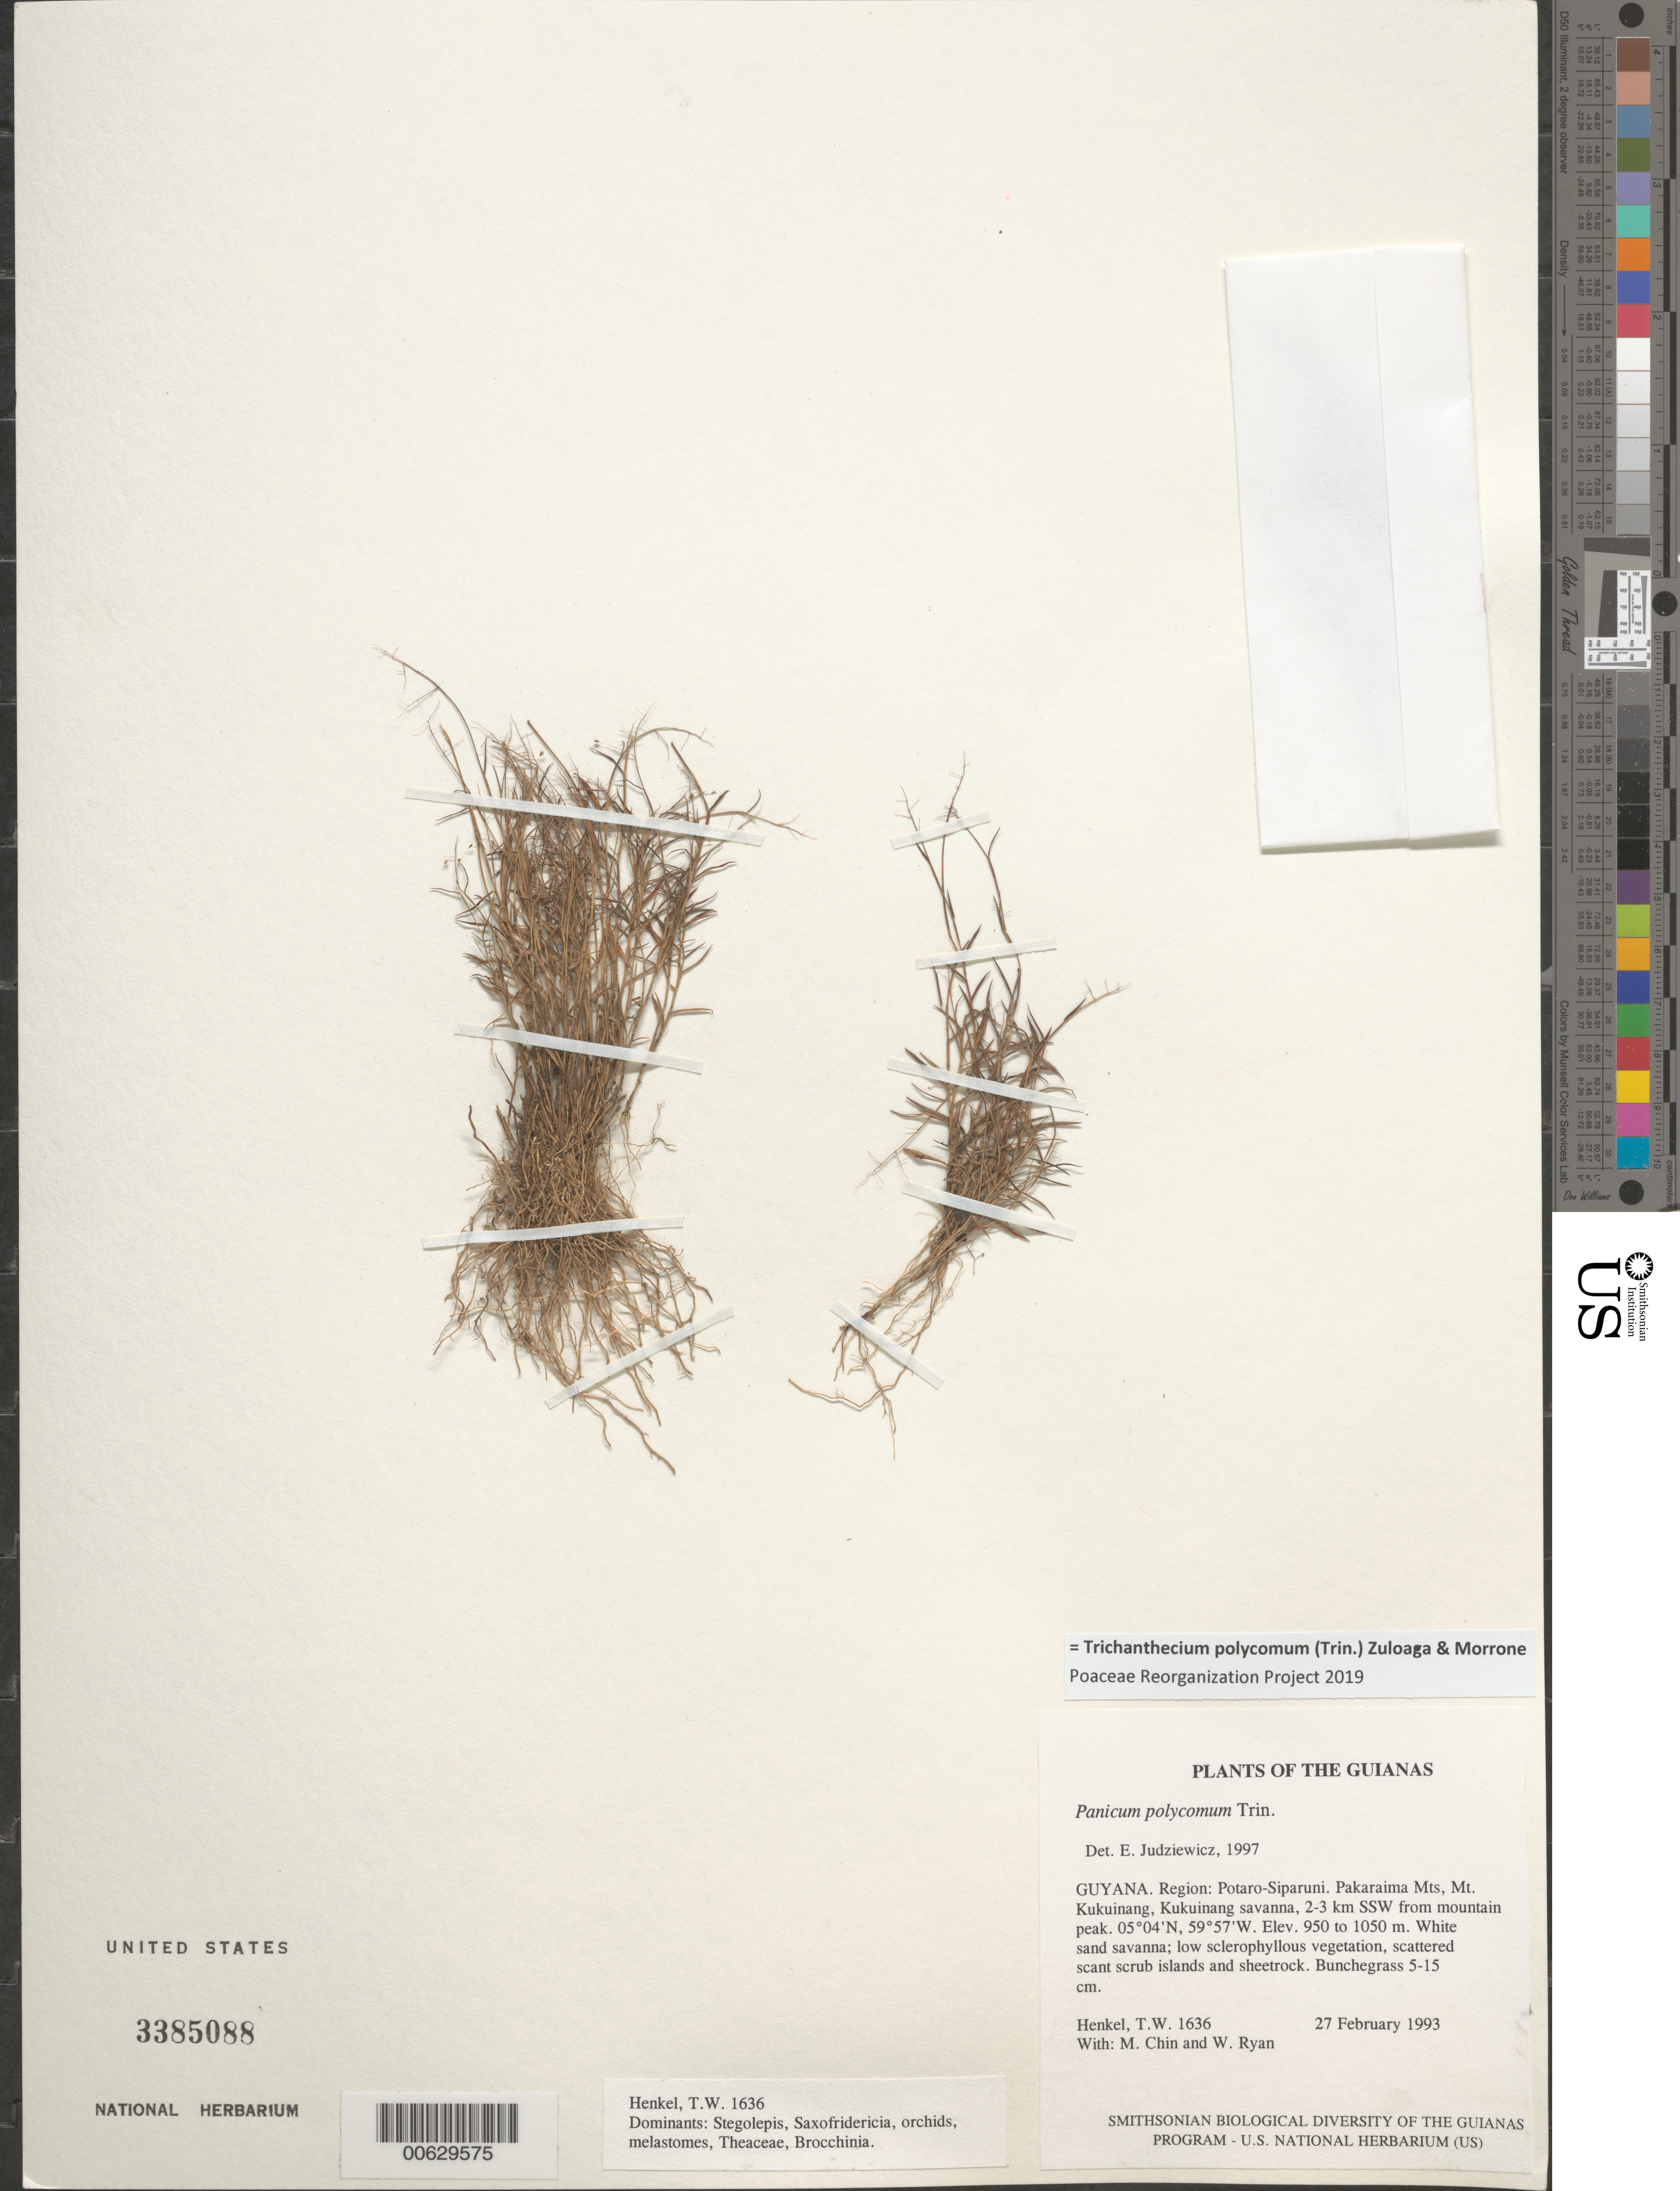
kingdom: Plantae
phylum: Tracheophyta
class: Liliopsida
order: Poales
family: Poaceae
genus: Trichanthecium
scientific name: Trichanthecium polycomum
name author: (Trin.) Zuloaga & Morrone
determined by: Poaceae Reorganization Project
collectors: T. Henkel, M. Chin & W. Ryan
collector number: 1636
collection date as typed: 27 February 1993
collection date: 1993-02-27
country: Guyana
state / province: Potaro-Siparuni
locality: Pakaraima Mts, Mt. Kukuinang, Kukuinang savanna, 2-3 km SSW from mountain peak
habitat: White sand savanna; low sclerophyllous vegetation, scattered scant scrub islands and sheetrock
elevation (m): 950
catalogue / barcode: US 3385088